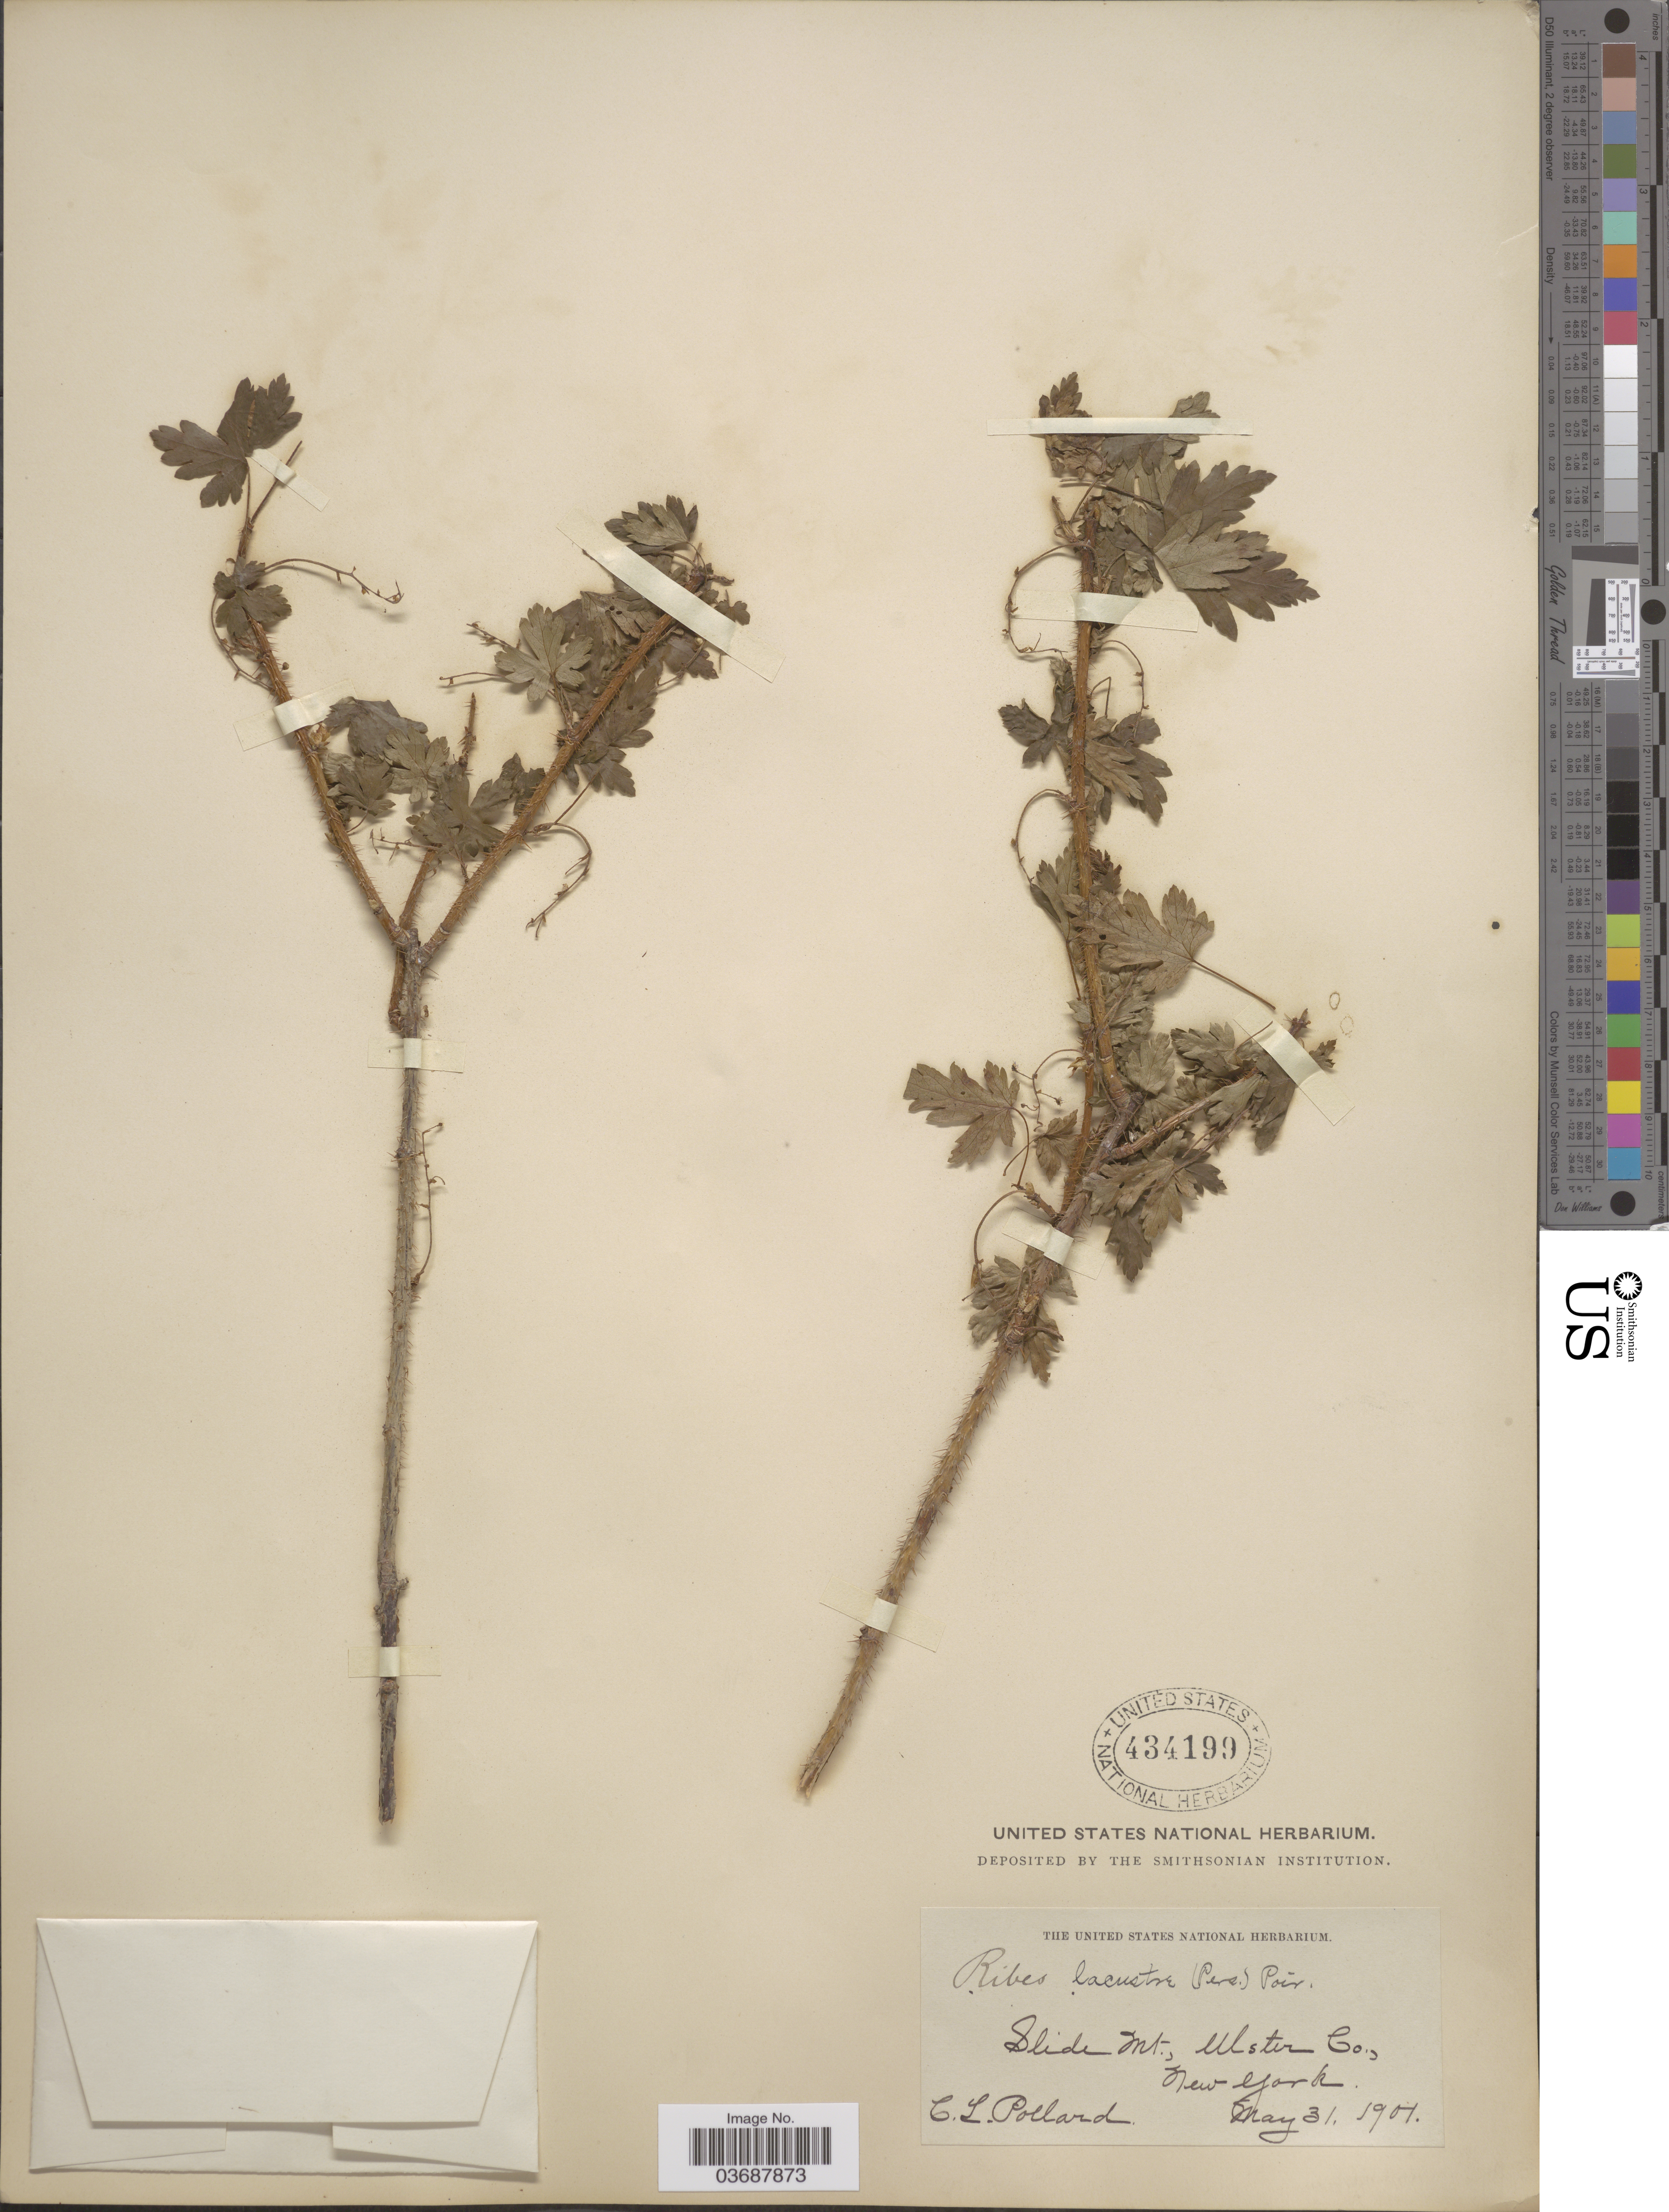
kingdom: Plantae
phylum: Tracheophyta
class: Magnoliopsida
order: Saxifragales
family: Grossulariaceae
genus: Ribes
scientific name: Ribes lacustre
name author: (Pers.) Poir.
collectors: C. L. Pollard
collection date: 1901-05-31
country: United States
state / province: New York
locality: Slide Mt., Ulster Co.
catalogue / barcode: US 434199